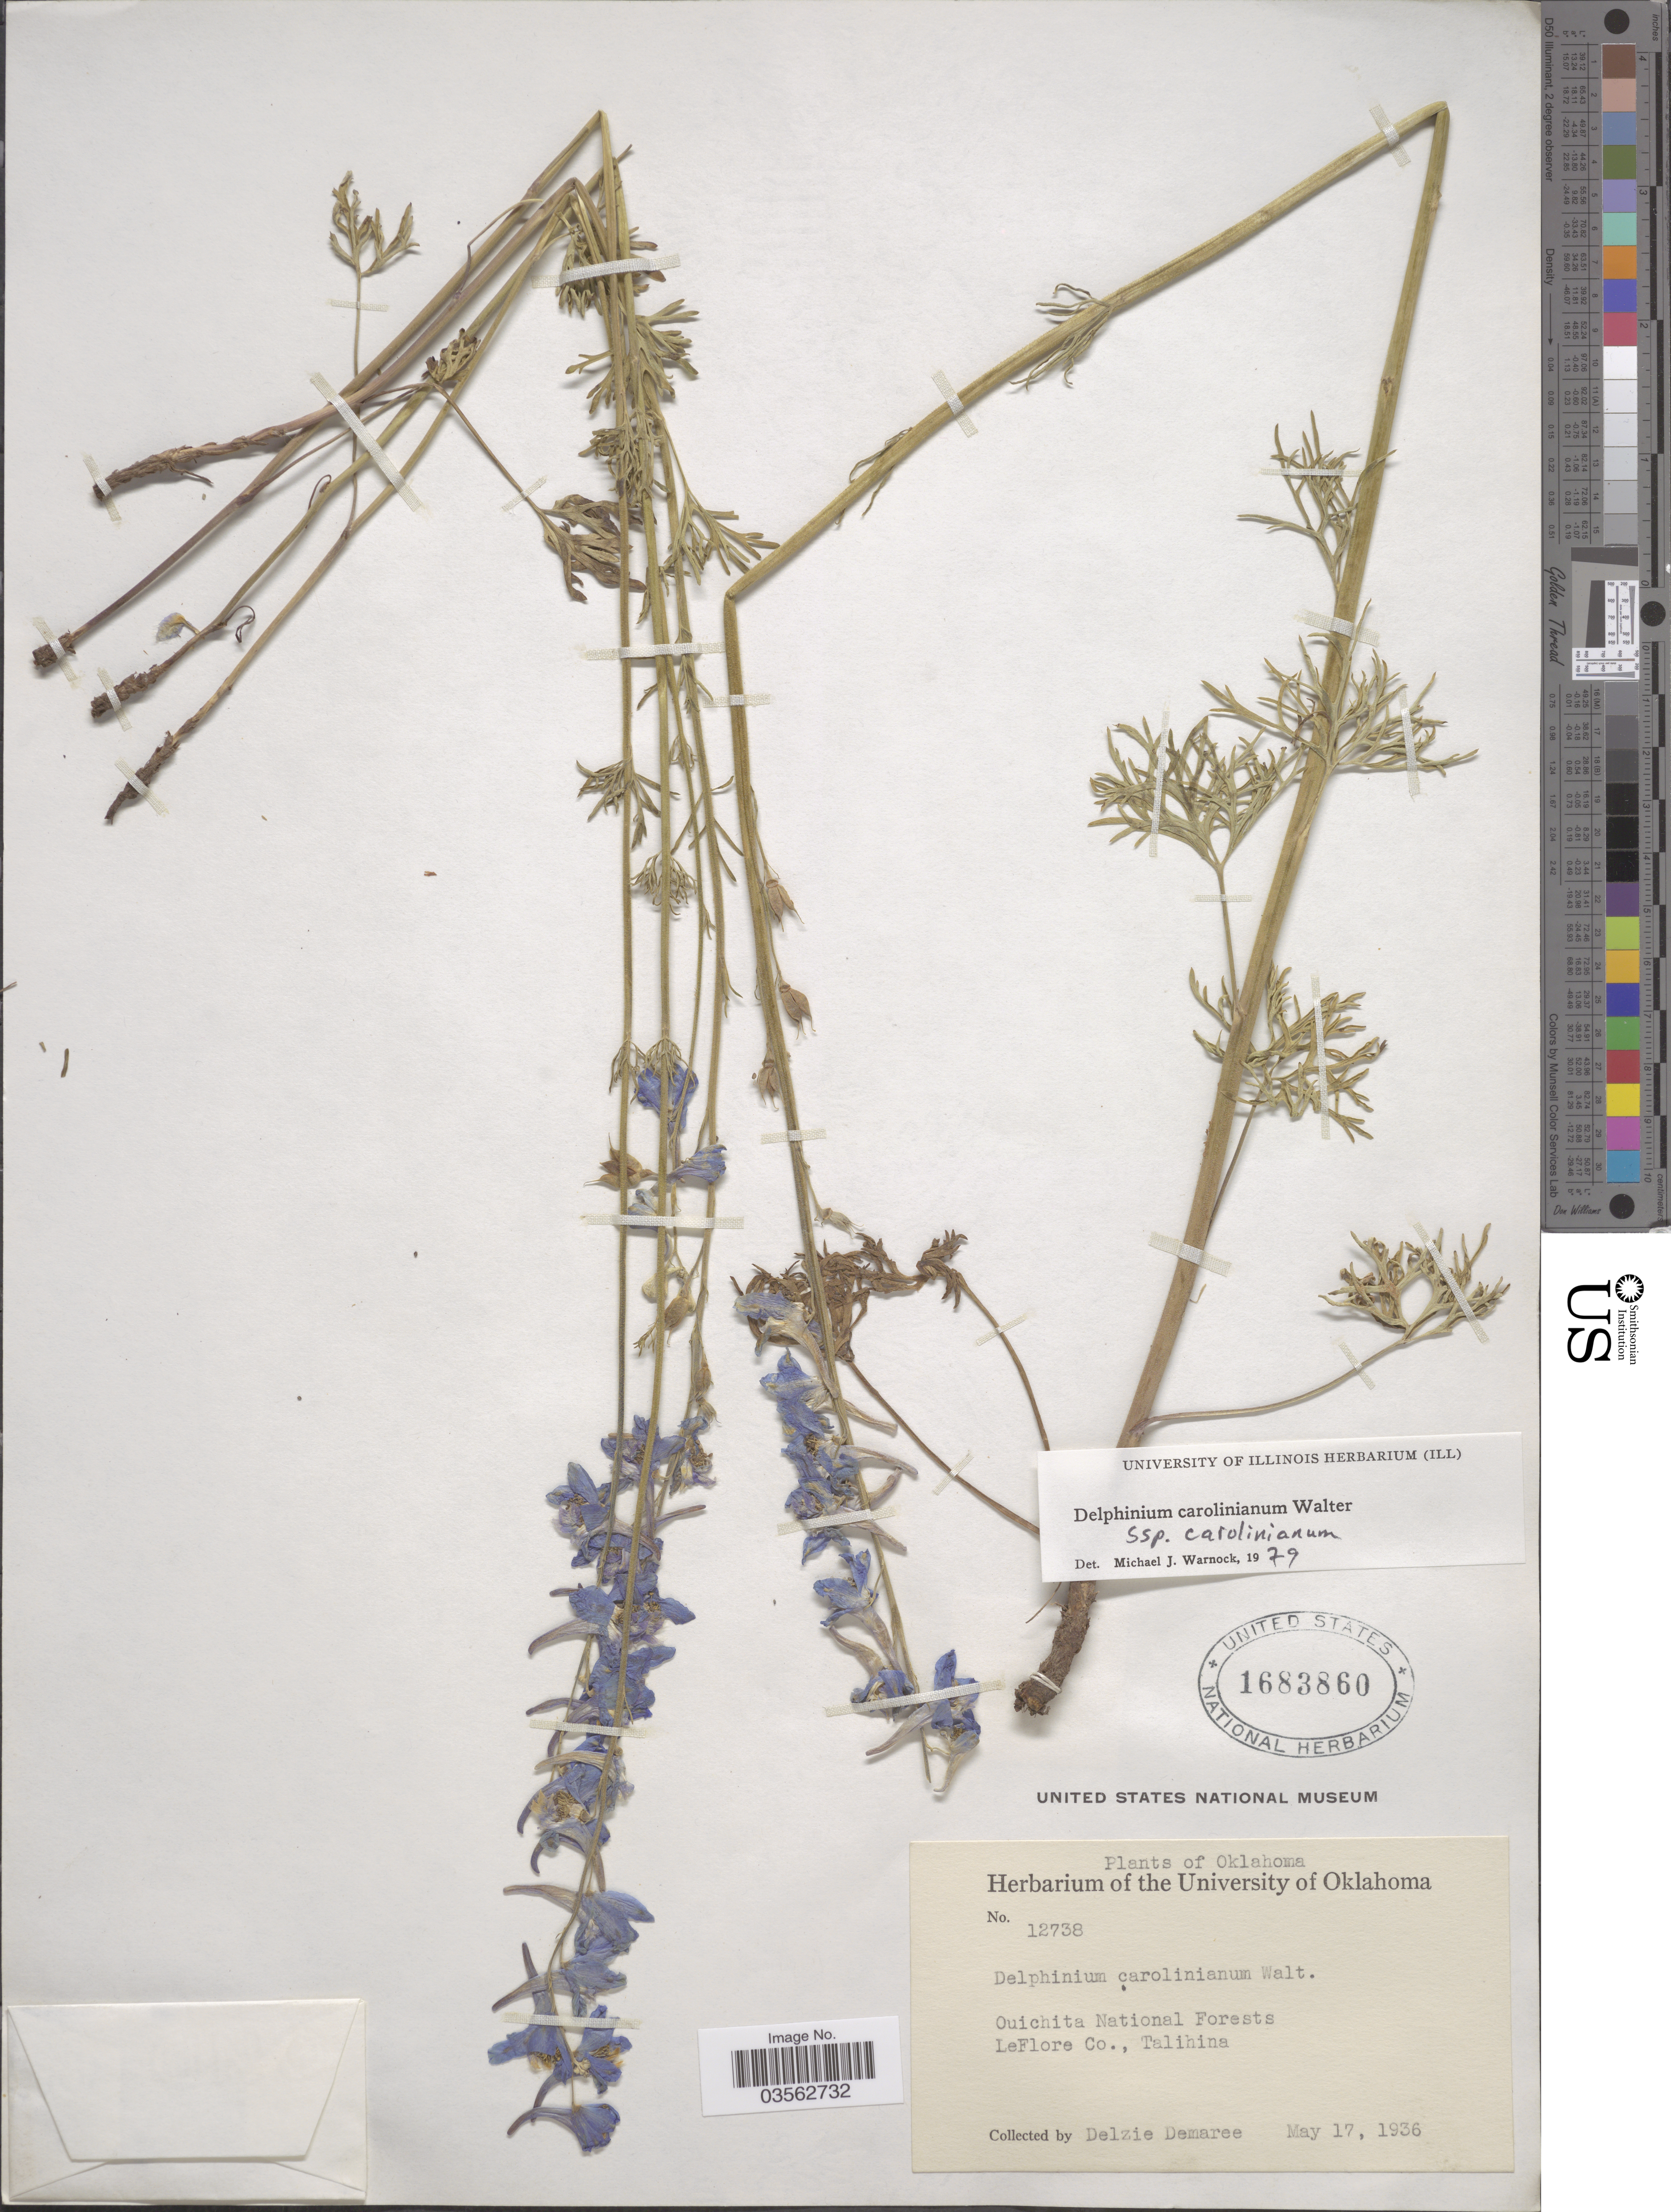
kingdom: Plantae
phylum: Tracheophyta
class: Magnoliopsida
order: Ranunculales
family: Ranunculaceae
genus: Delphinium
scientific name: Delphinium carolinianum subsp. carolinianum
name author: Walter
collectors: D. Demaree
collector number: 12738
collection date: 1936-05-17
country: United States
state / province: Oklahoma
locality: Ouichita National Forests. LeFlore Co., Talihina.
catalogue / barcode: US 1683860